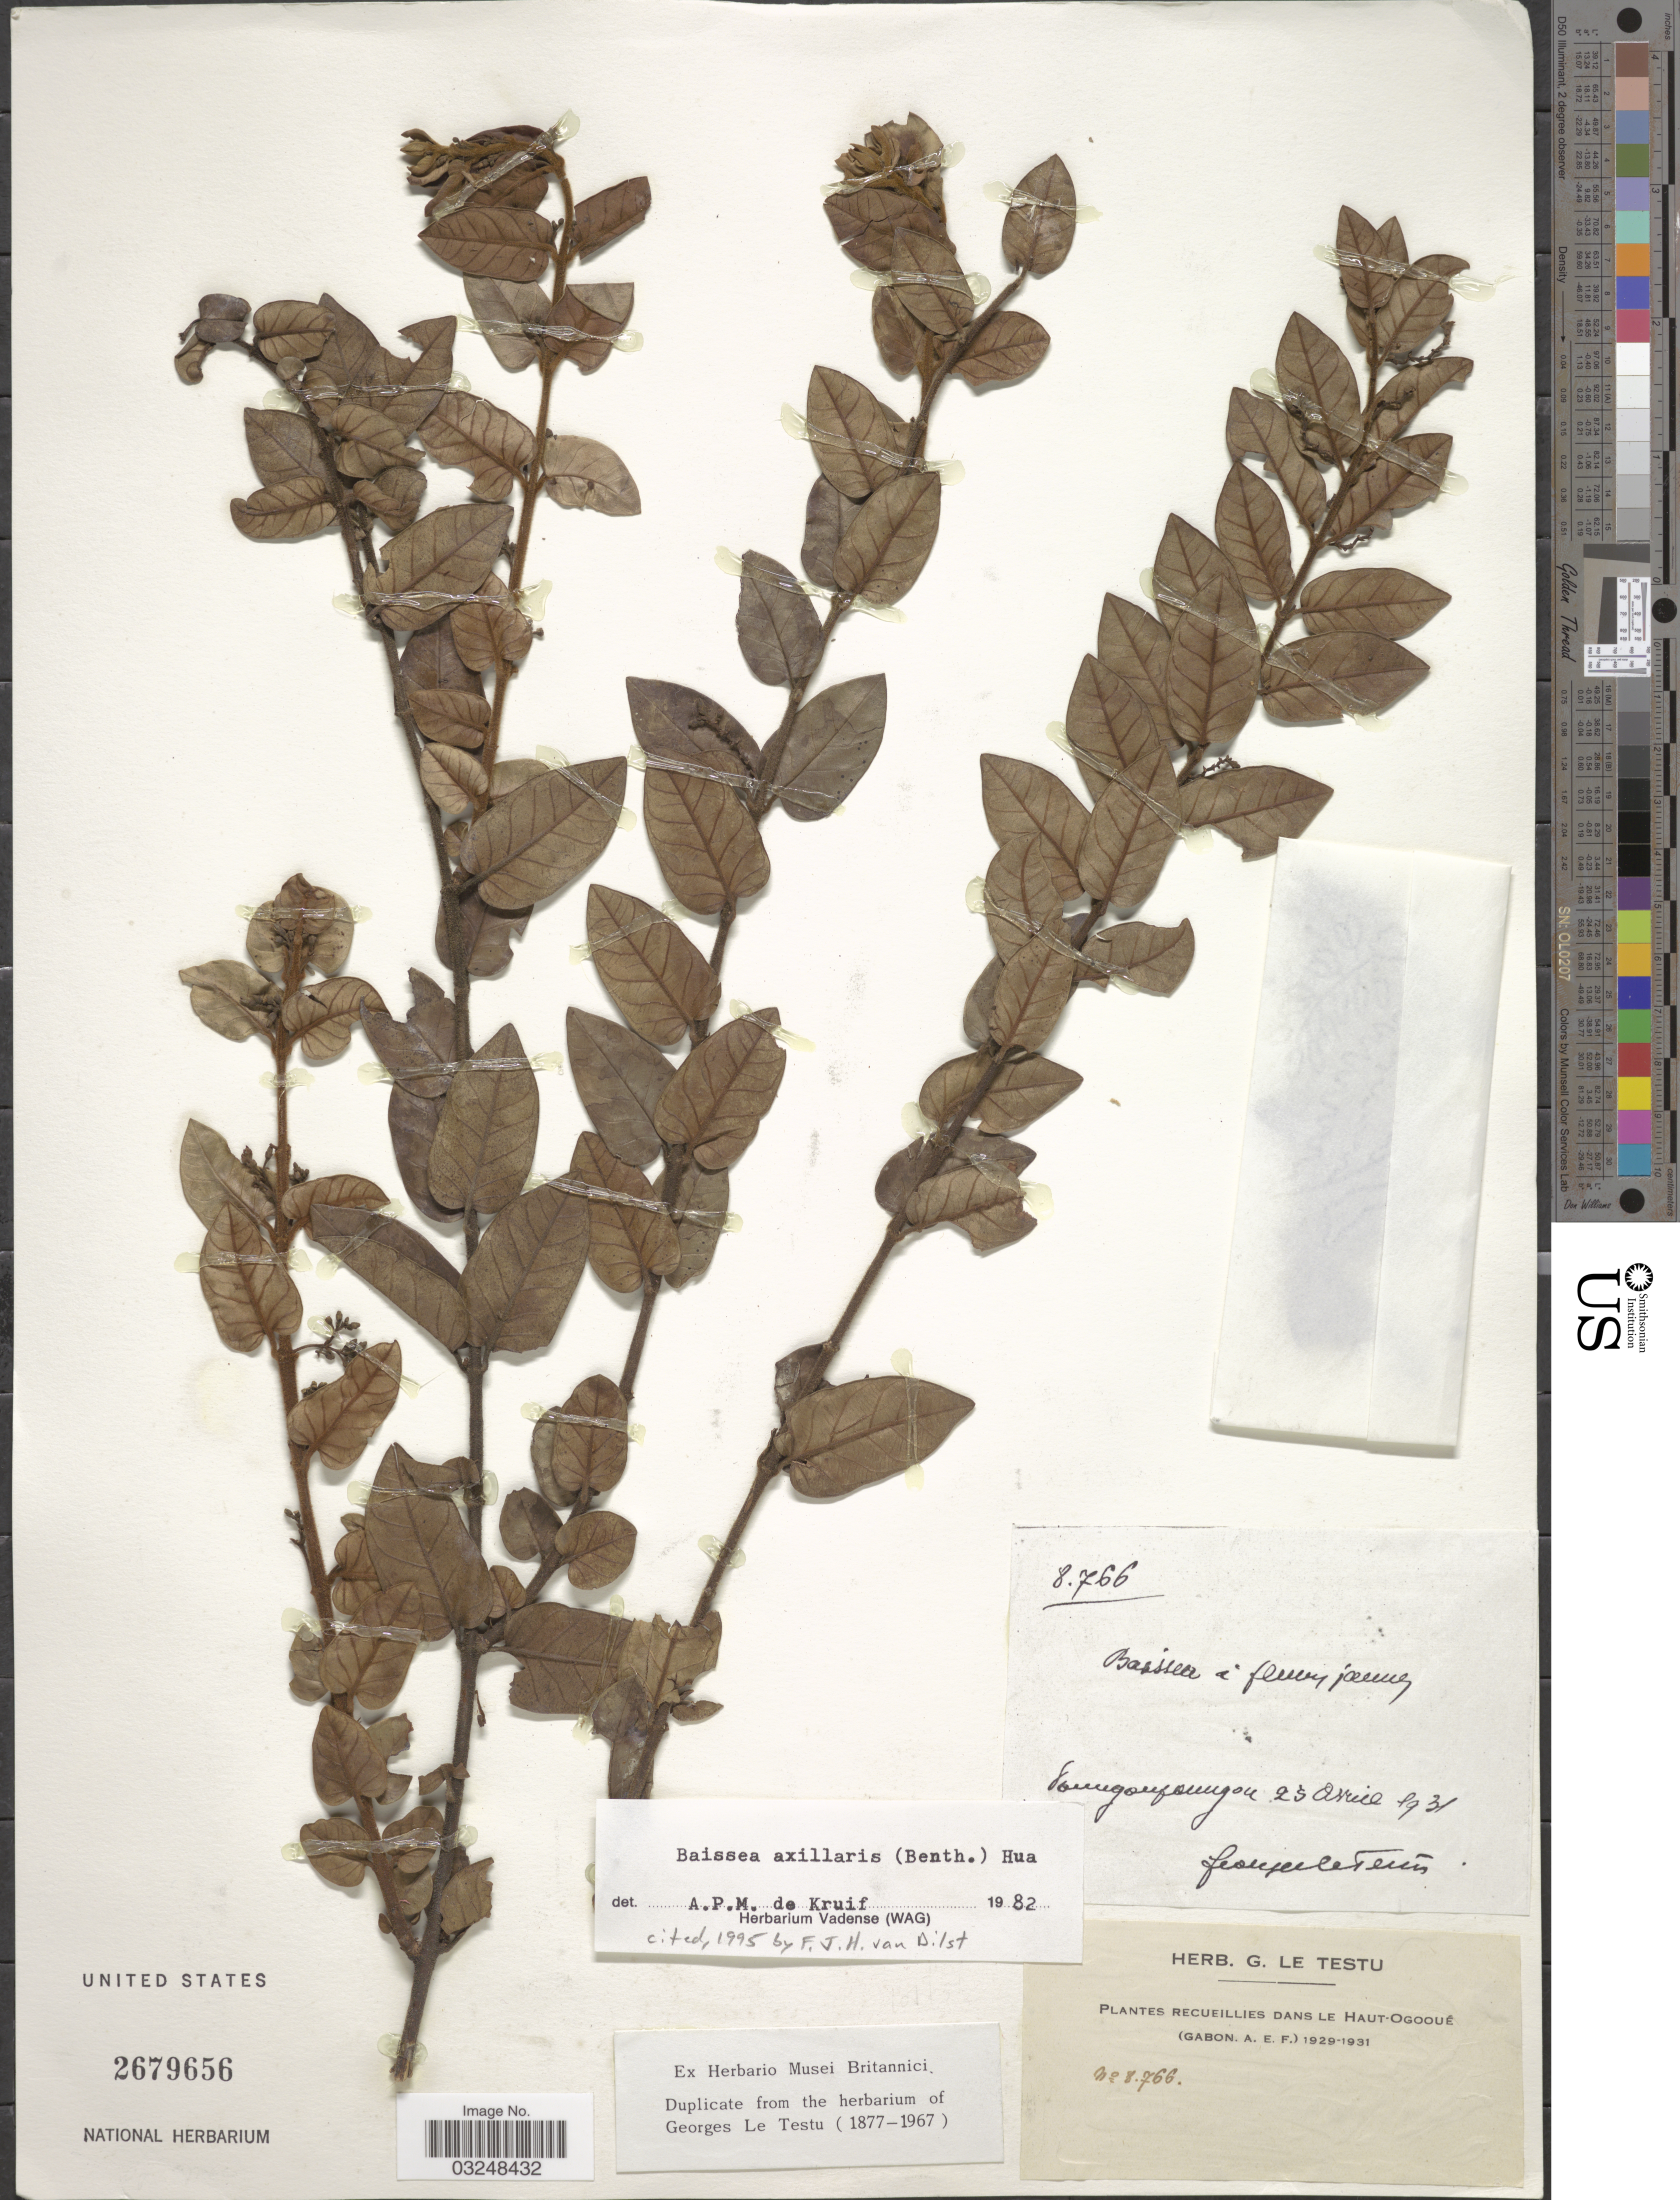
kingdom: Plantae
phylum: Tracheophyta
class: Magnoliopsida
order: Gentianales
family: Apocynaceae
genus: Baissea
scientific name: Baissea axillaris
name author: (Benth.) Hua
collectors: G. Le Testu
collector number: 8766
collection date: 1931-04-25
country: Gabon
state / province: Haut-Ogooue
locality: Fouregoufougou [interpreted], Recueillies Dans Le Haut-Ogooué (Gabon - A. E. F. ).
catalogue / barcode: US 2679656